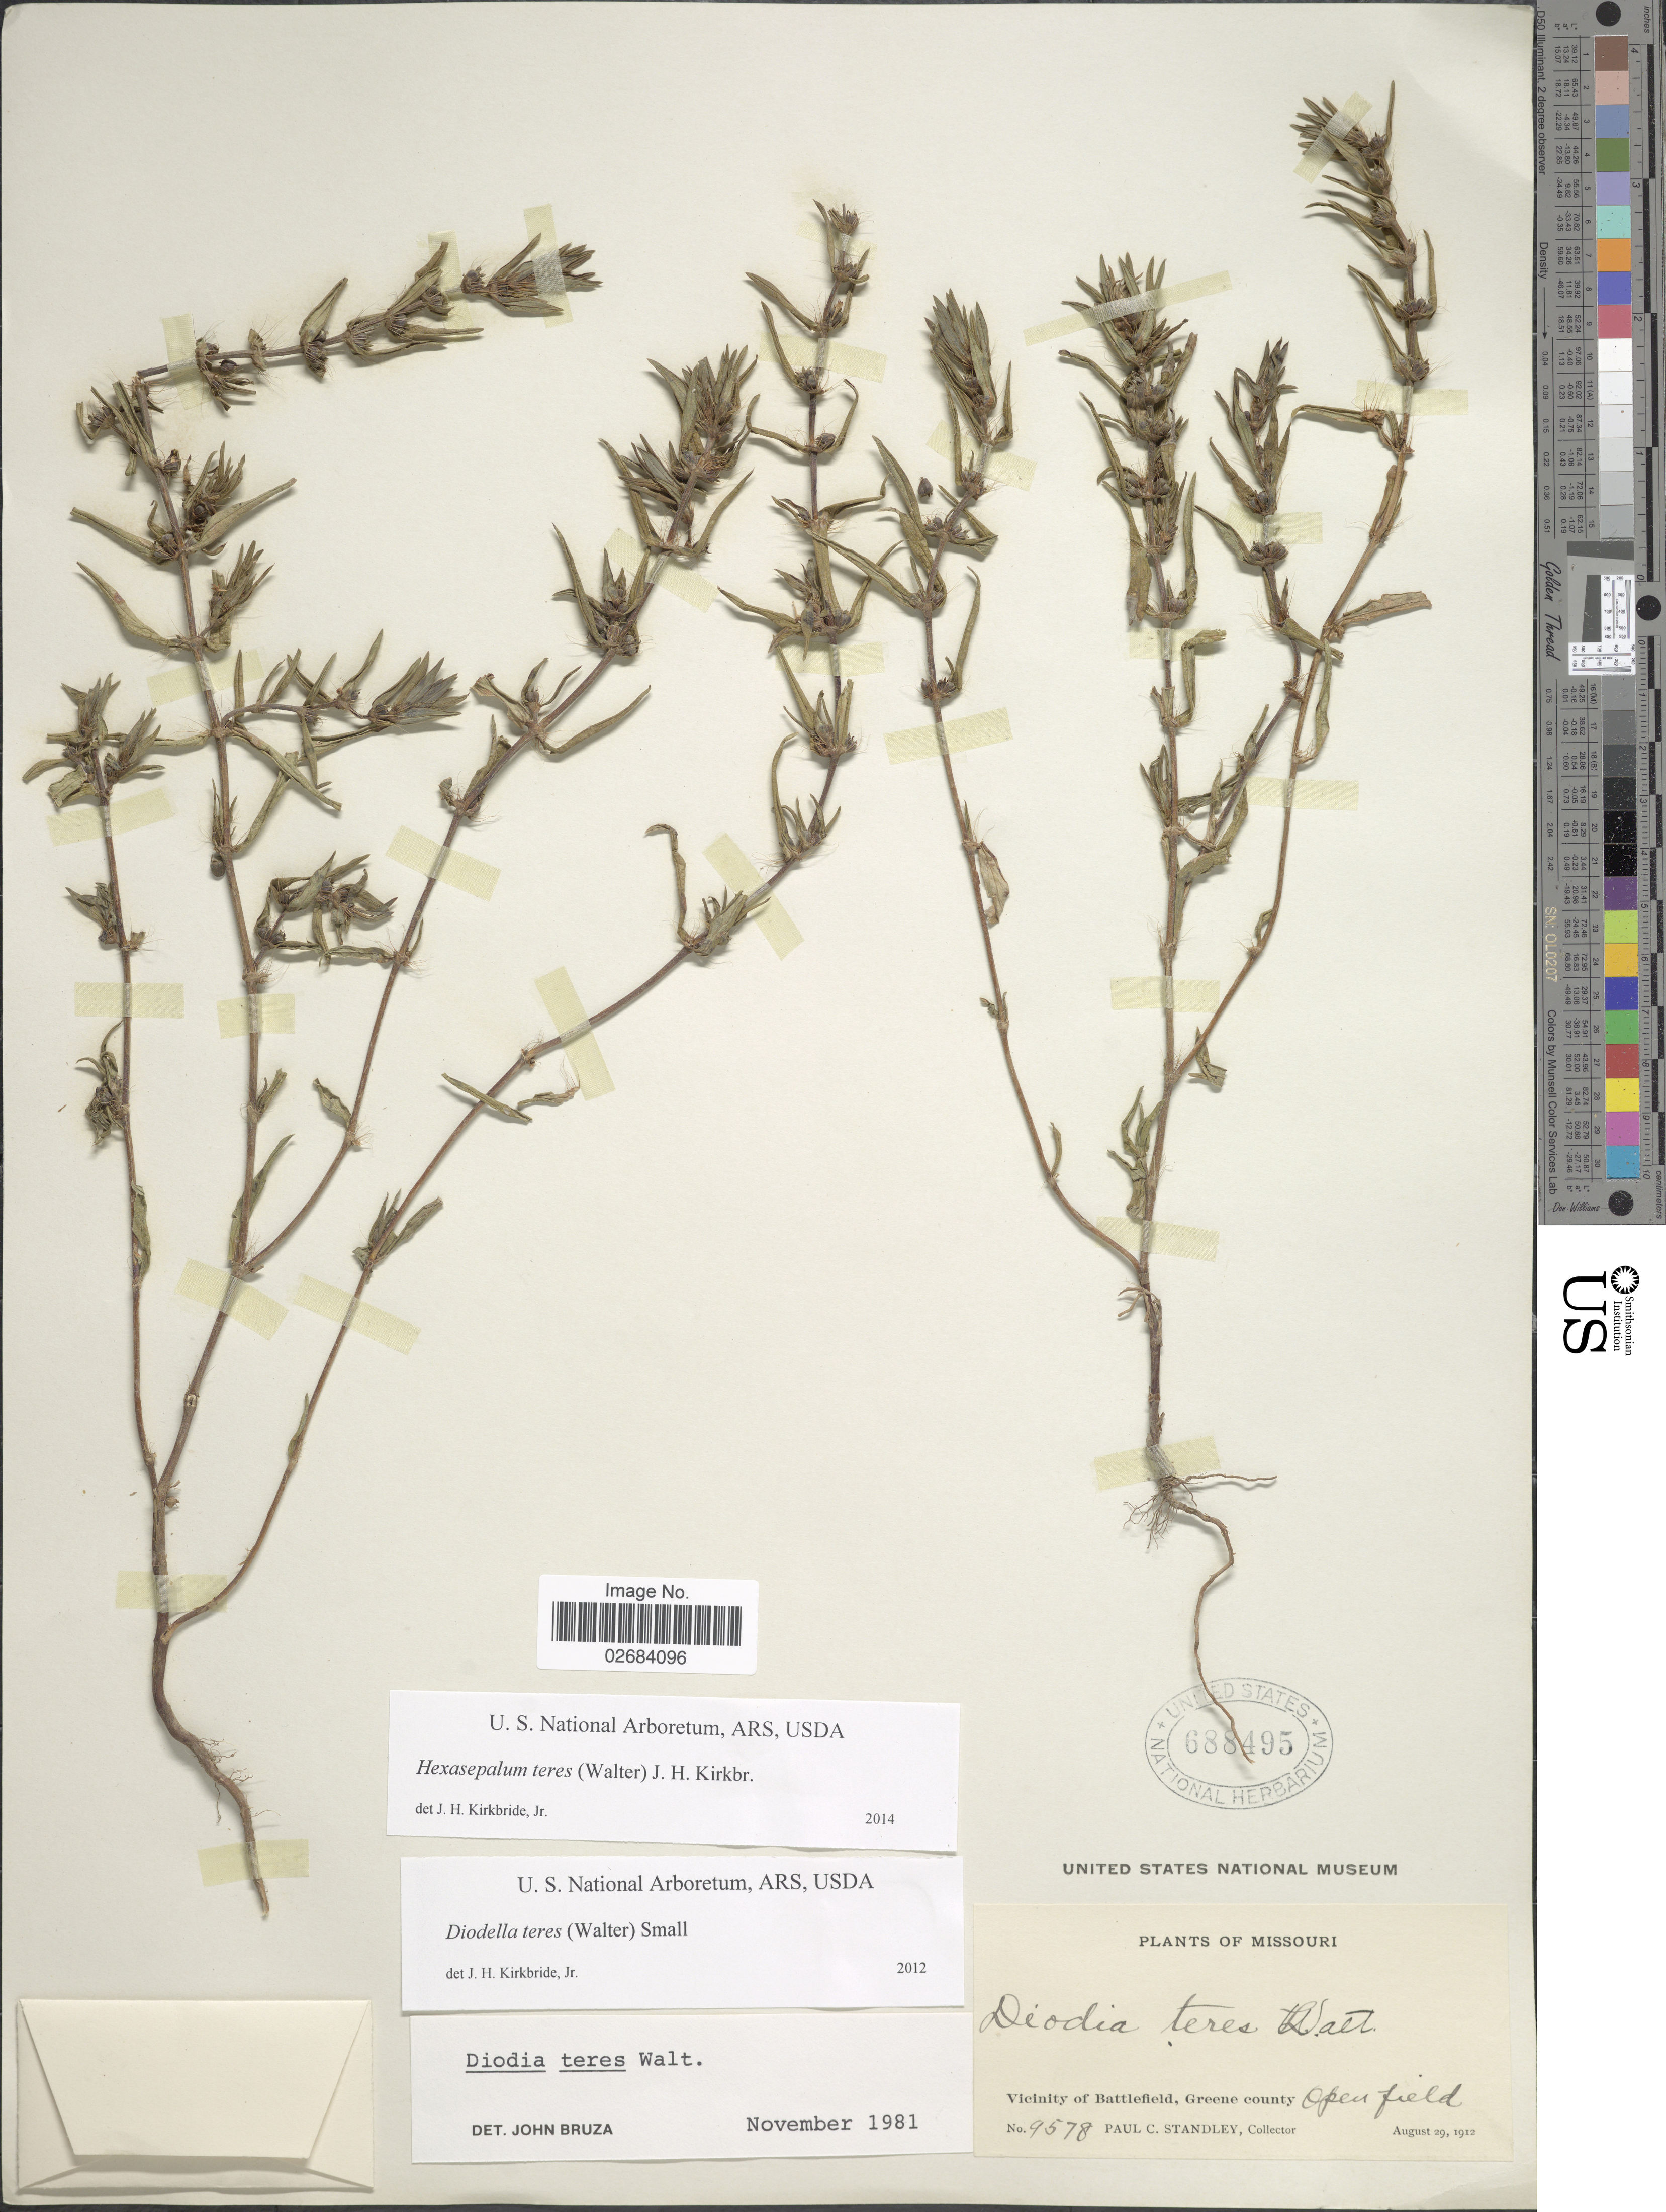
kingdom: Plantae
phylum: Tracheophyta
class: Magnoliopsida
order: Gentianales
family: Rubiaceae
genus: Diodia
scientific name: Diodia teres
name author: Walter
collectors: P. C. Standley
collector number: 9578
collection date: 1912-08-29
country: United States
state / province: Missouri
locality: Vicinity of Battlefield, Greene County, open field.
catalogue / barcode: US 688495